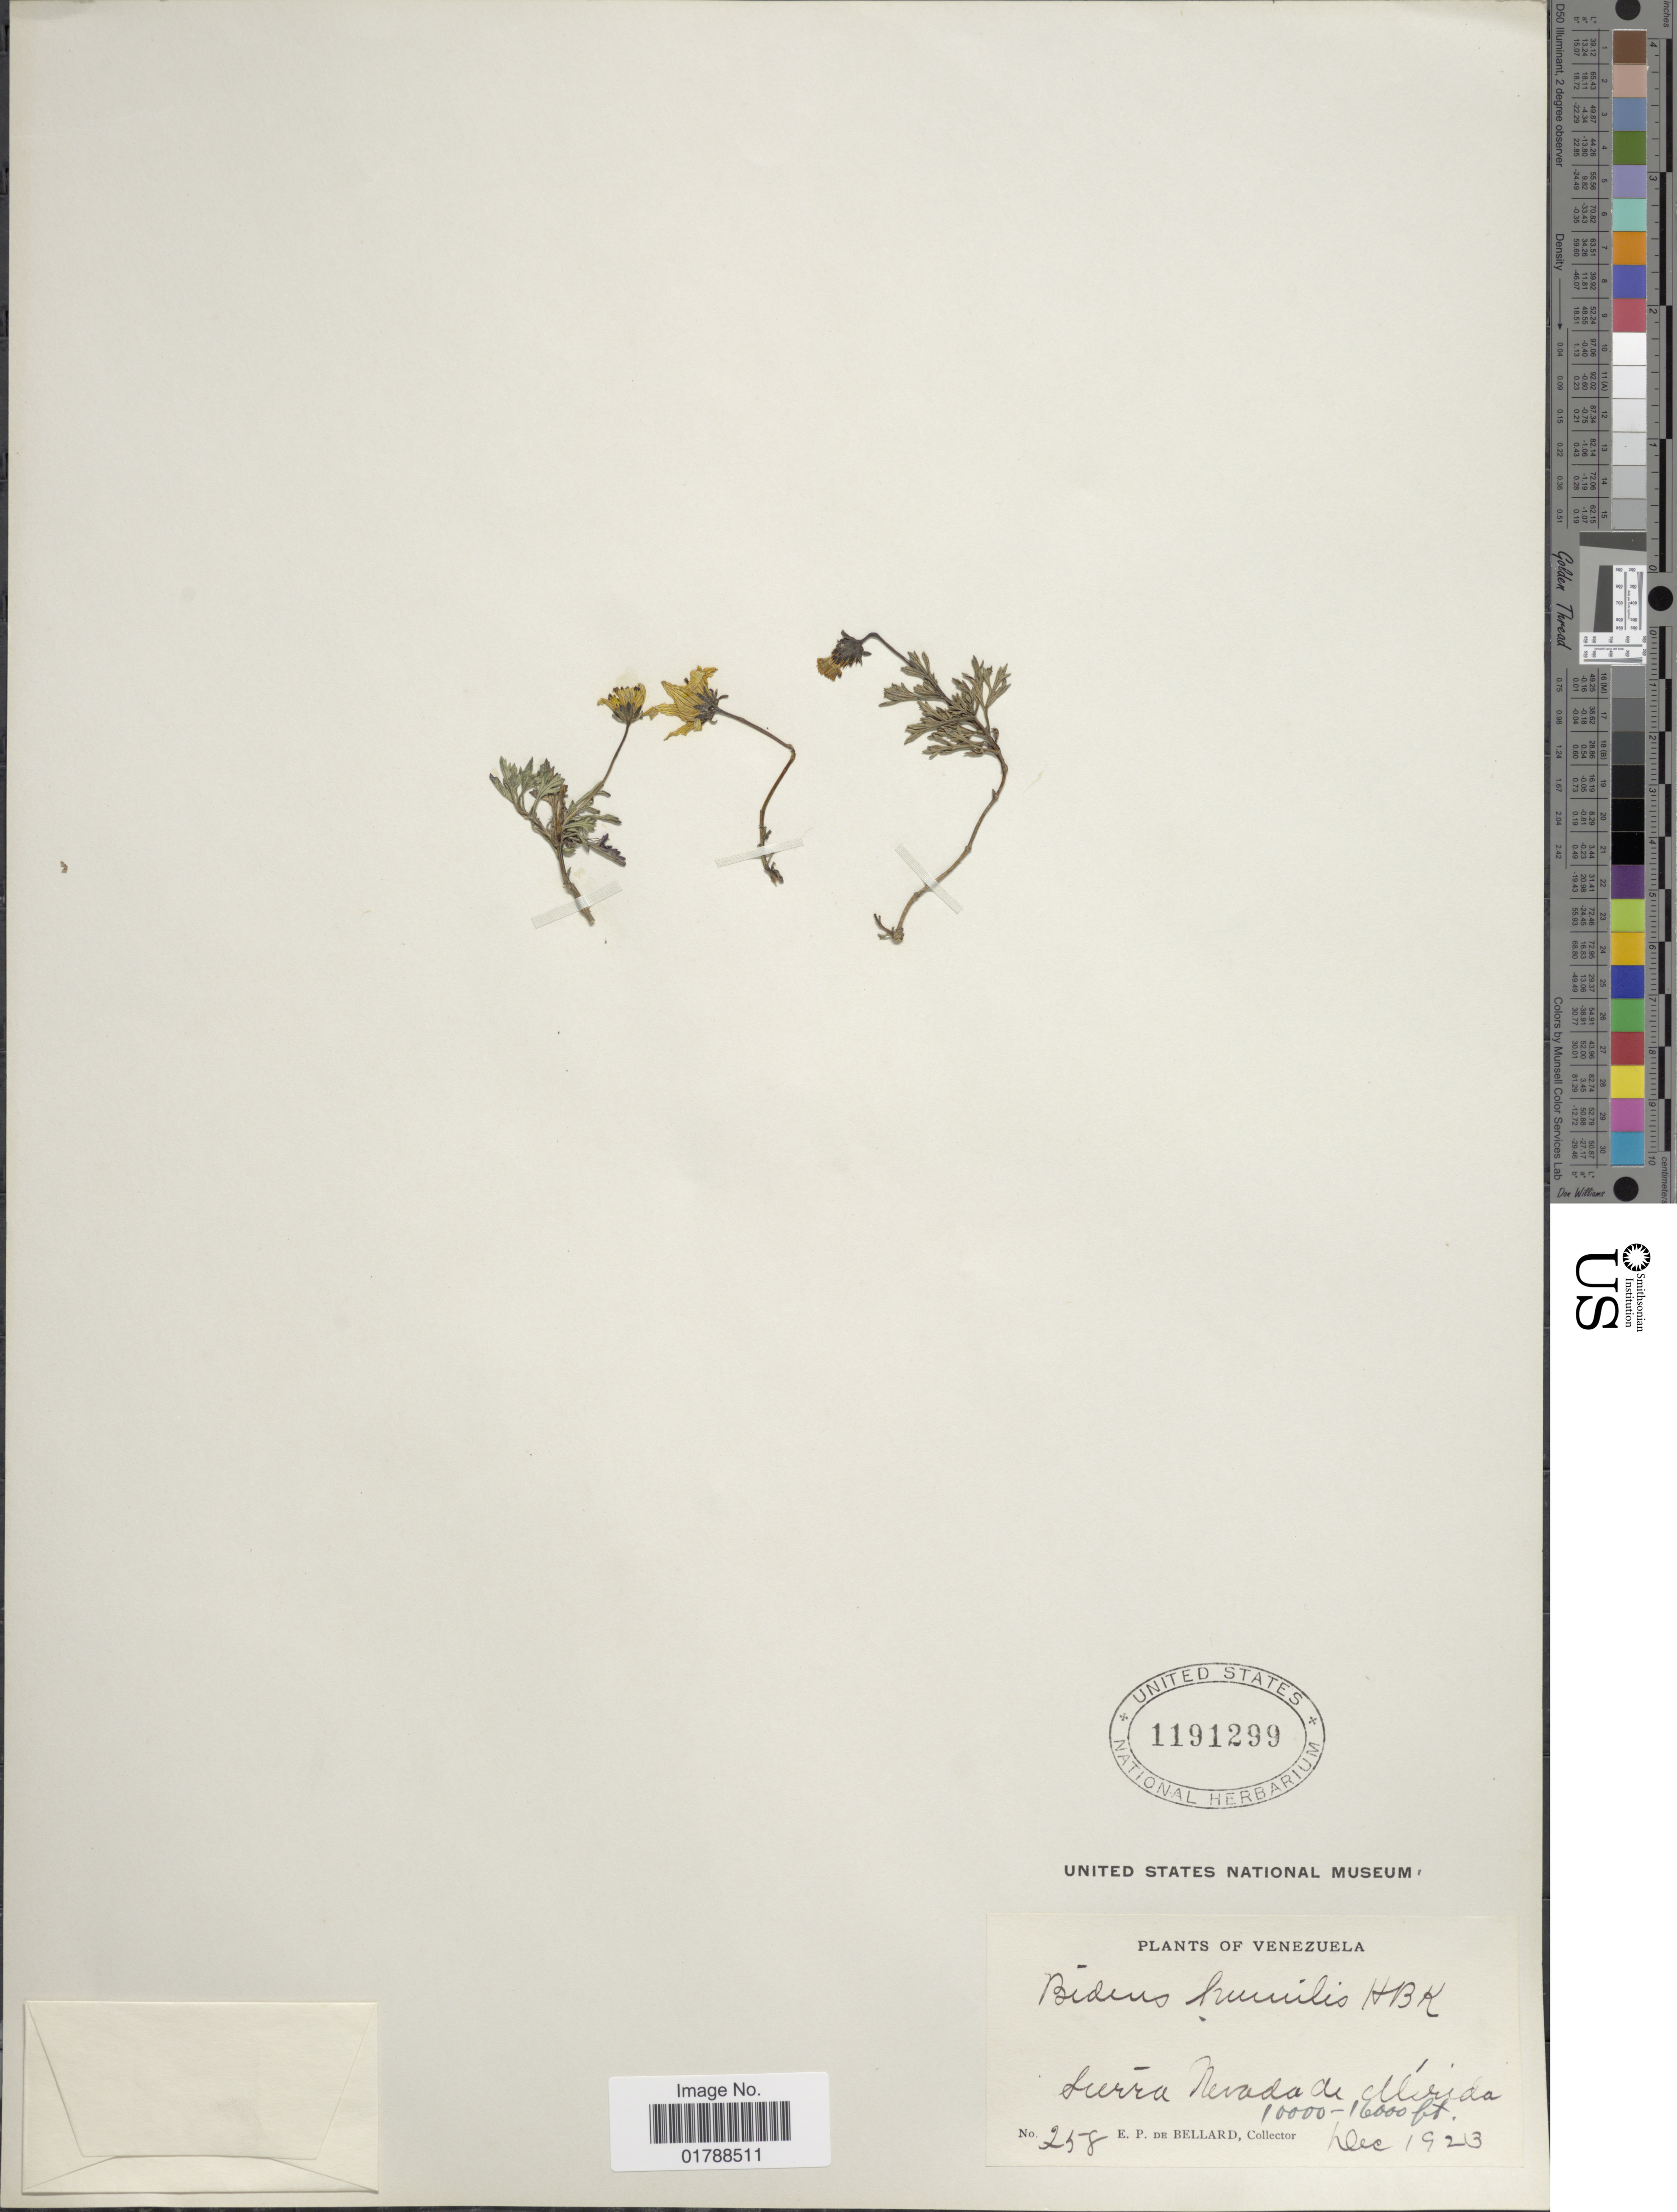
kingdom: Plantae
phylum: Tracheophyta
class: Magnoliopsida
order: Asterales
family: Asteraceae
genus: Bidens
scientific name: Bidens humilis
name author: Kunth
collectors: E. de Bellard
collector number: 258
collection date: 1923-12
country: Venezuela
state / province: Mérida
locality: Sierra Nevada de Mérida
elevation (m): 3048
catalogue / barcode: US 1191299